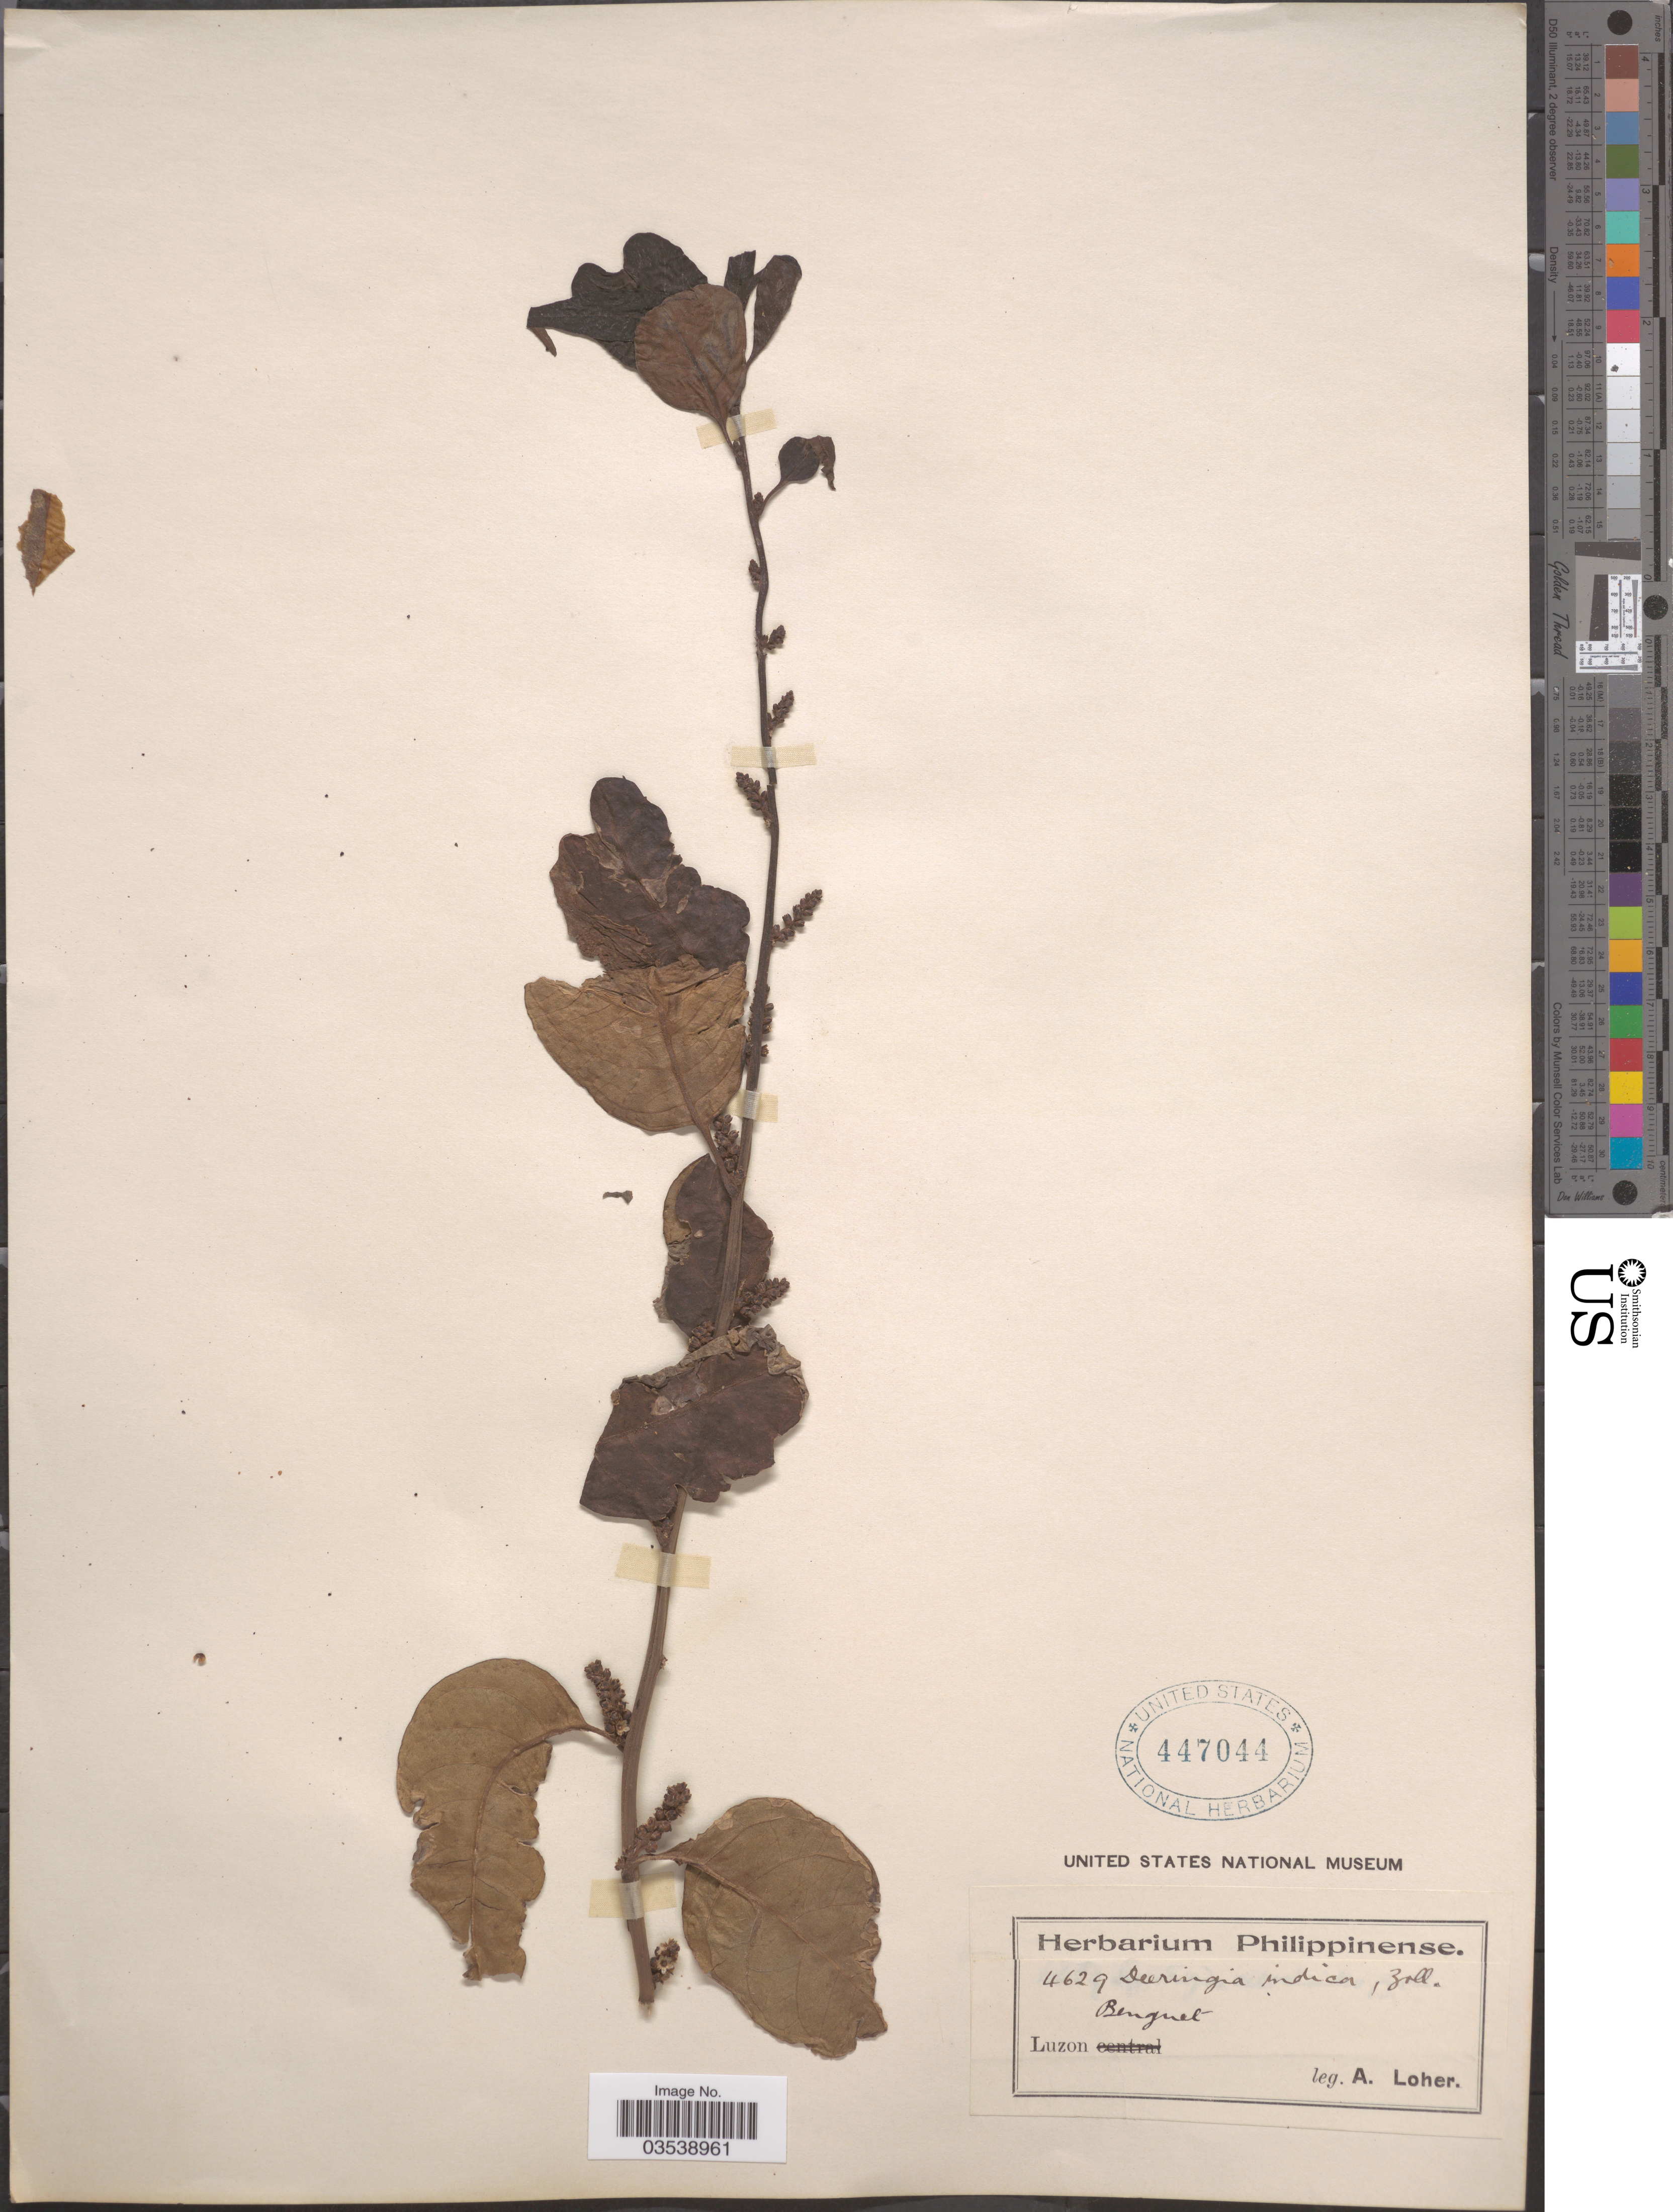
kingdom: Plantae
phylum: Tracheophyta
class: Magnoliopsida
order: Caryophyllales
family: Amaranthaceae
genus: Deeringia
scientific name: Deeringia polysperma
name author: (Roxb.) Moq.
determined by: Strong, Mark T., (BOT), Smithsonian Institution - National Museum of Natural History (UNITED STATES)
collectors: A. Loher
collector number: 4629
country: Philippines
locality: Benguet. Luzon.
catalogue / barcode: US 447044